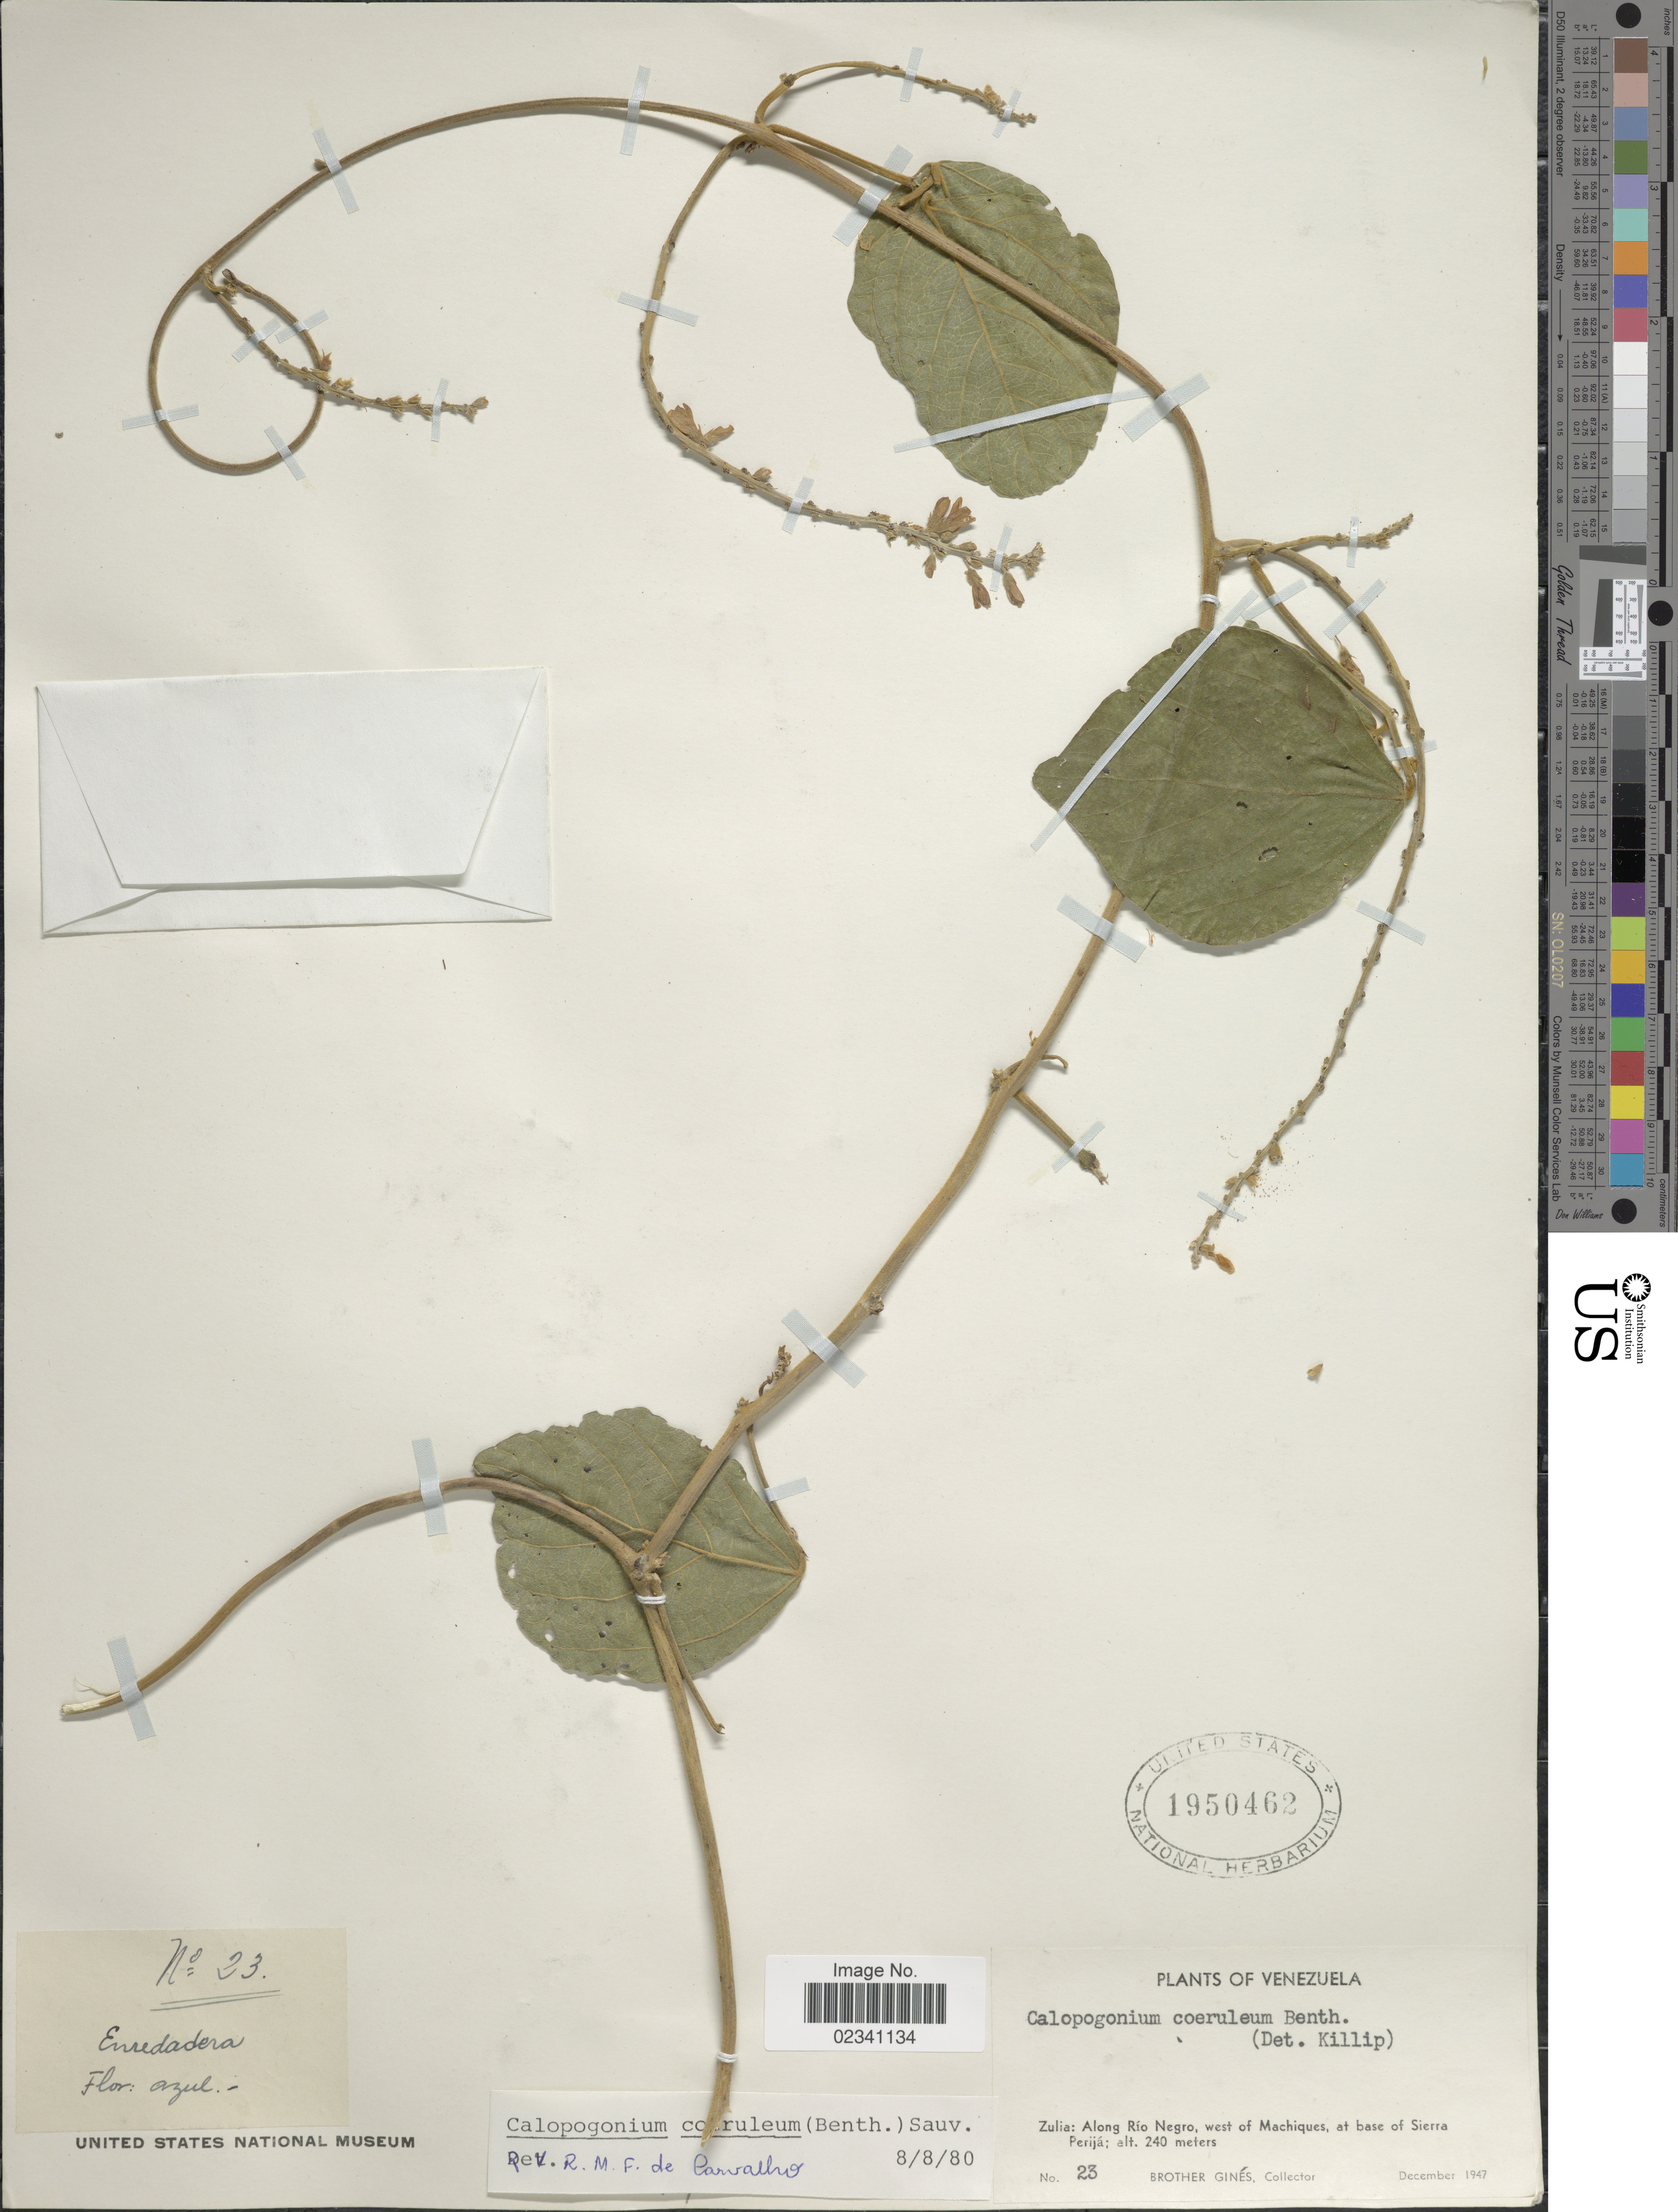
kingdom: Plantae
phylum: Tracheophyta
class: Magnoliopsida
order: Fabales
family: Fabaceae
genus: Calopogonium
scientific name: Calopogonium caeruleum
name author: (Benth.) C. Wright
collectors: Bro. Gines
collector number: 23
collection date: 1947-12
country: Venezuela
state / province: Zulia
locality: Along Rio Negro, west of Machiques, at base of Sierra Perija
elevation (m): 240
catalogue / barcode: US 1950462